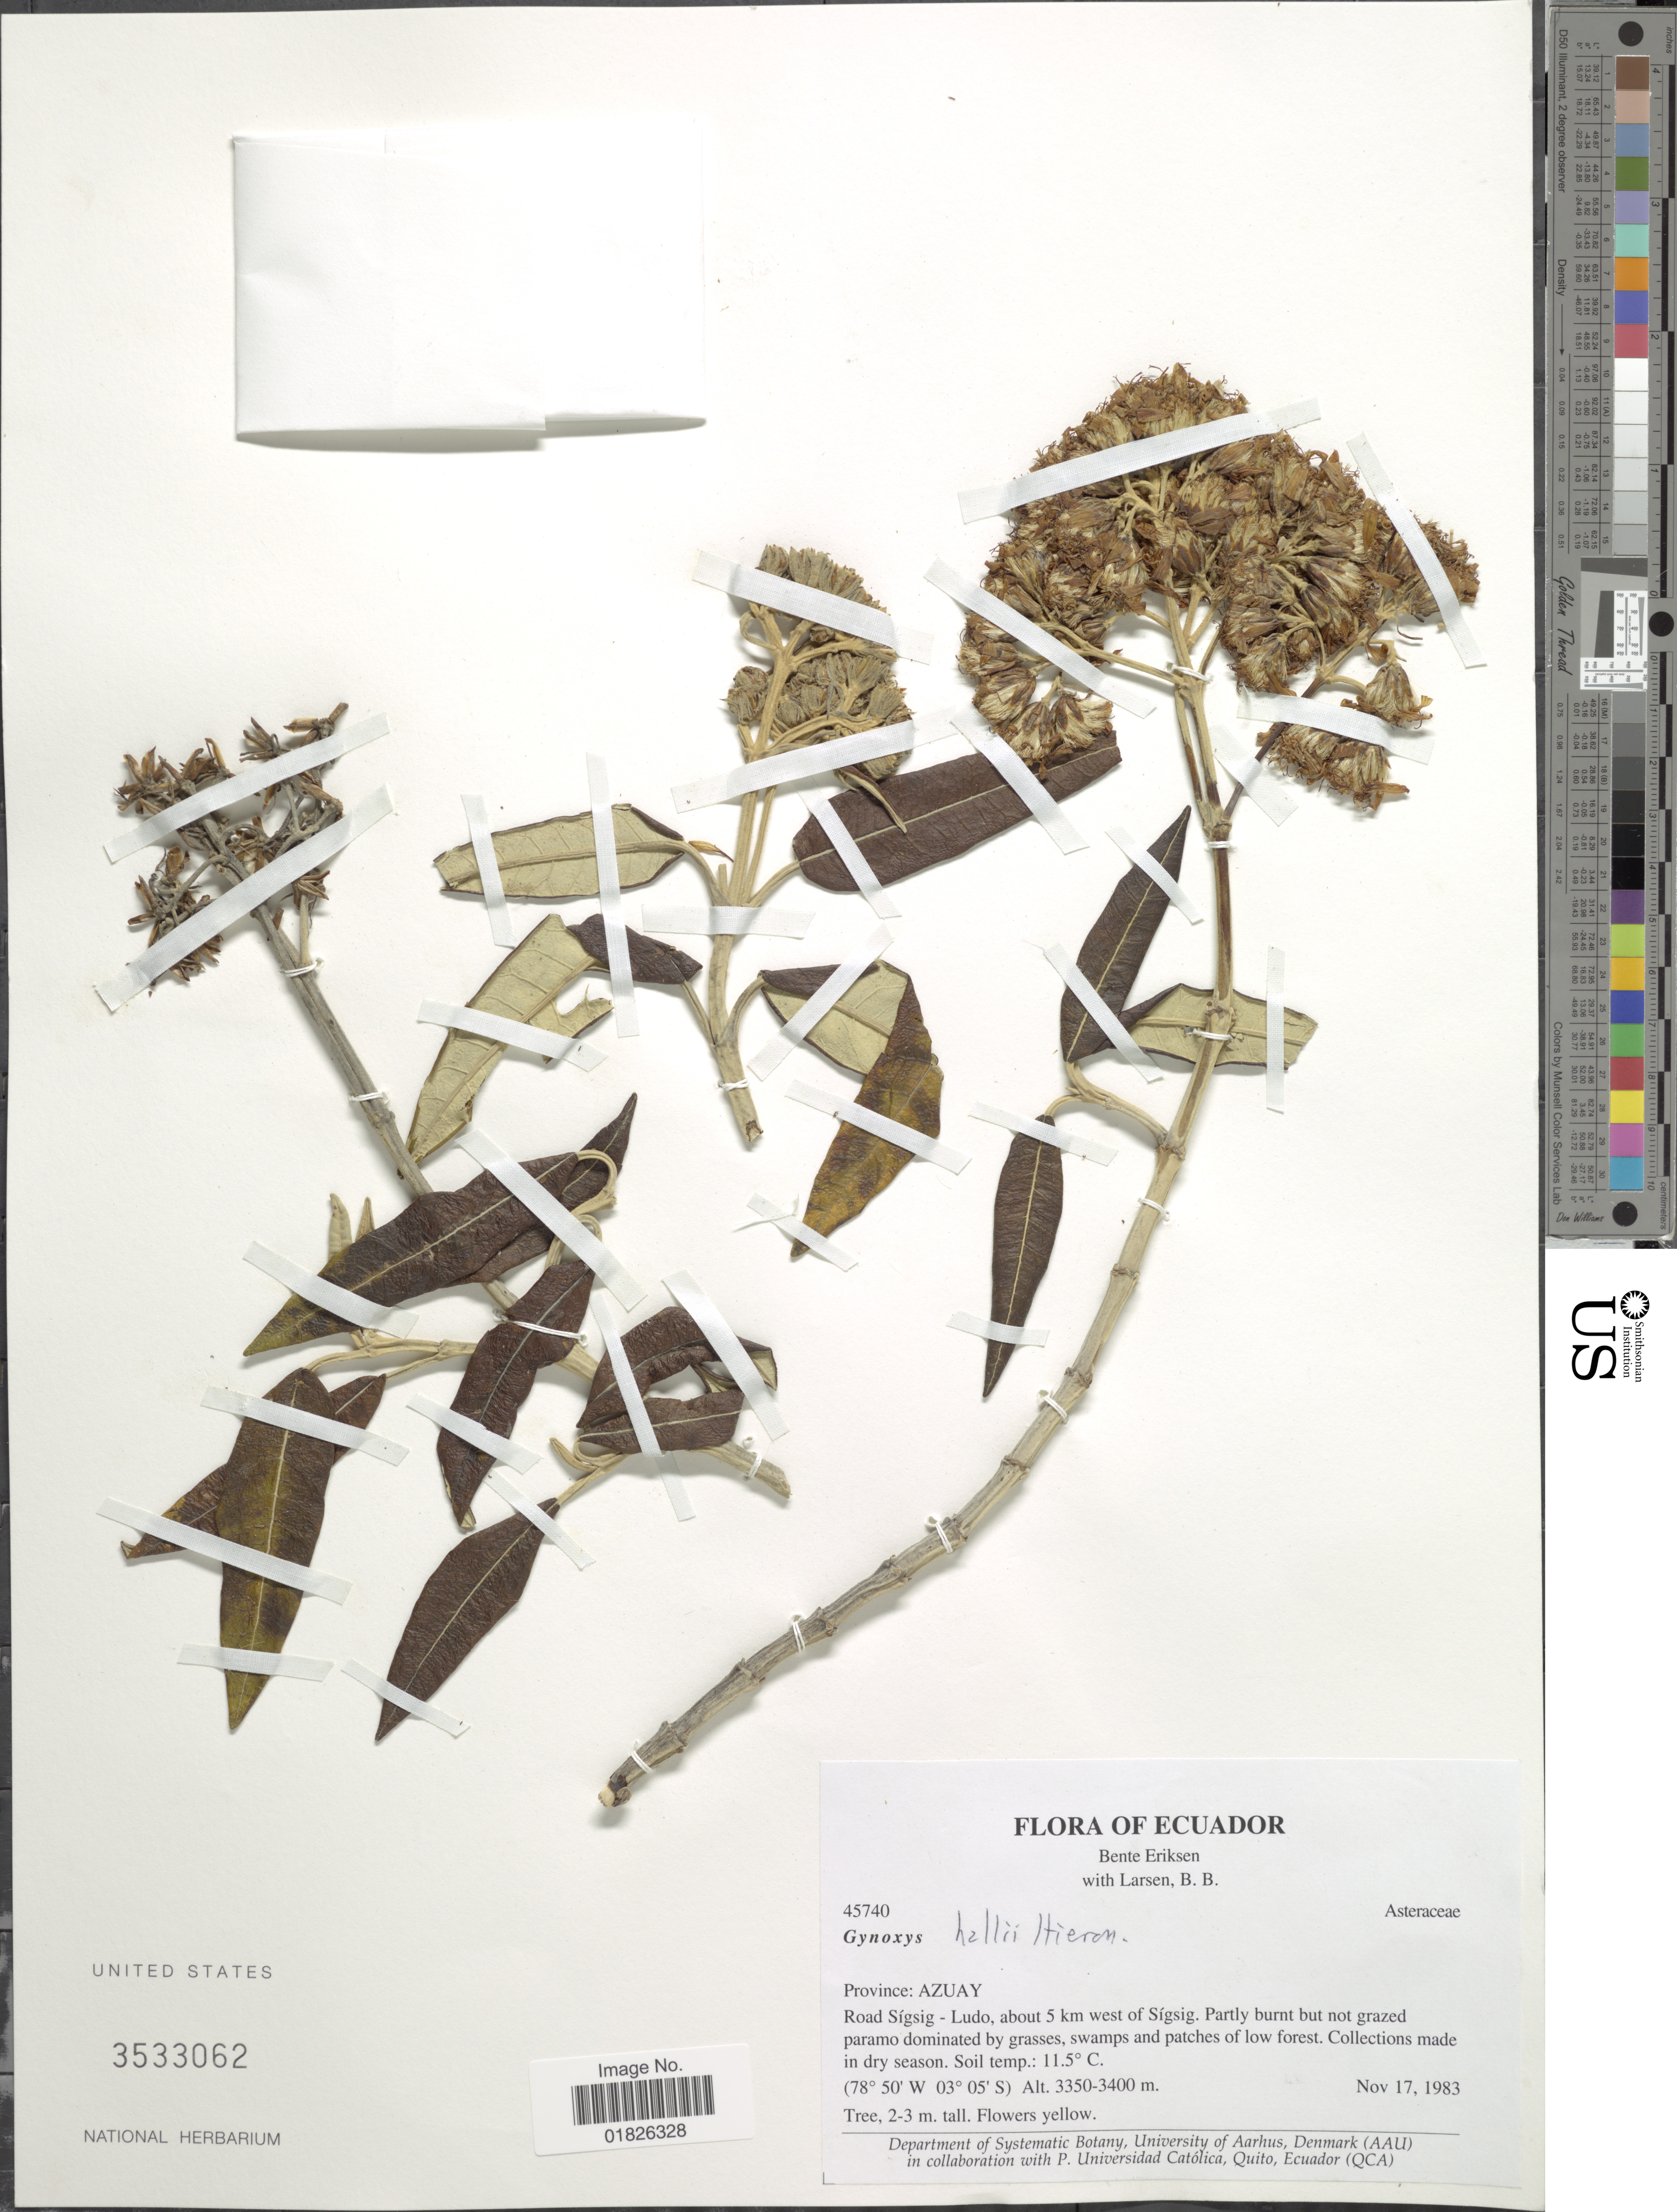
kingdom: Plantae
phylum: Tracheophyta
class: Magnoliopsida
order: Asterales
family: Asteraceae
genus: Gynoxys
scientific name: Gynoxys hallii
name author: Cass.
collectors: B. Eriksen & B. Larsen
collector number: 45740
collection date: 1983-11-17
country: Ecuador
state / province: Azuay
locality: Road Sigsig-Ludo, about 5 km west of Sigsig, partly burnt, swamps and patches of low forest.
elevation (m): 3350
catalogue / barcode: US 3533062